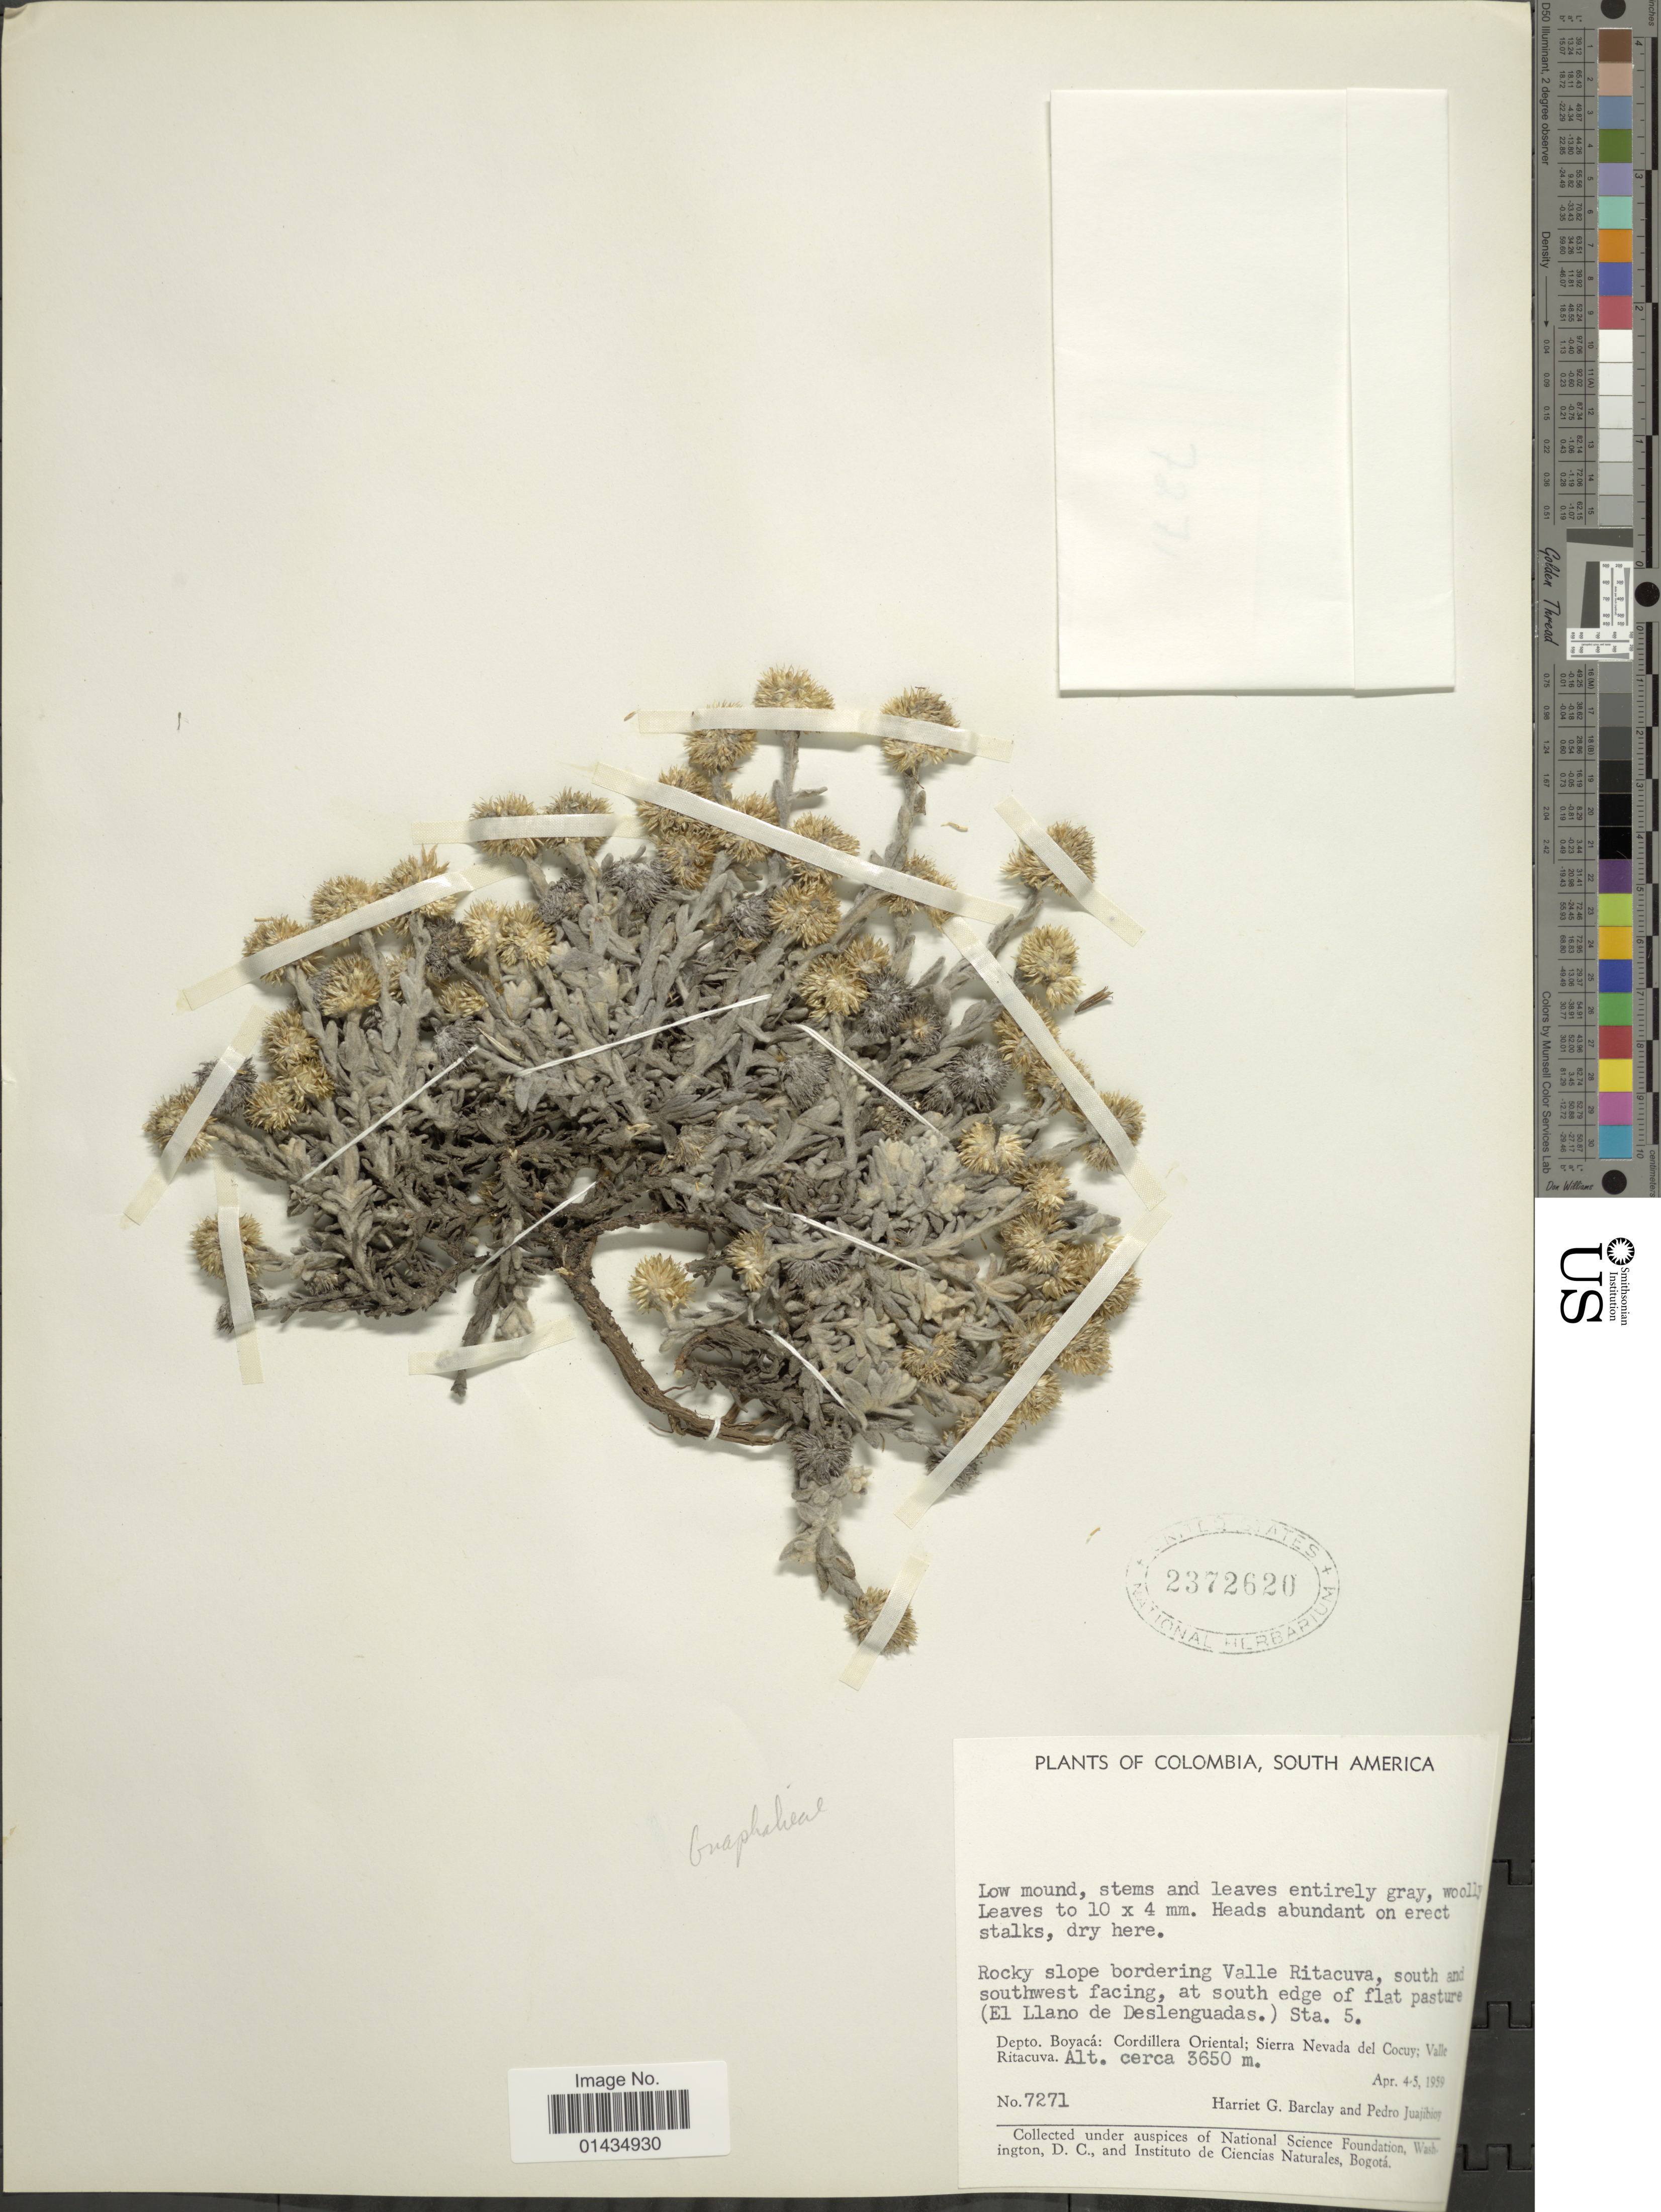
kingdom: Plantae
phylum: Tracheophyta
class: Magnoliopsida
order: Asterales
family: Asteraceae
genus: Achyrocline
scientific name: Achyrocline sp.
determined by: Dillon, M. O.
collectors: H. G. Barclay & P. Juajibioy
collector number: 7271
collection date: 1959-04-04/1959-04-05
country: Colombia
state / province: Boyacá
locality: South America, rocky slope bordering Valle Ritacuva, south and southwest facing, at south edge of flat pasture (El Llano de Deslenguadas), Sta. 5, Cordillera Oriental; Sierra Nevada del Cocuy, Valle Ritacuva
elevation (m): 3650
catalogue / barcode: US 2372620